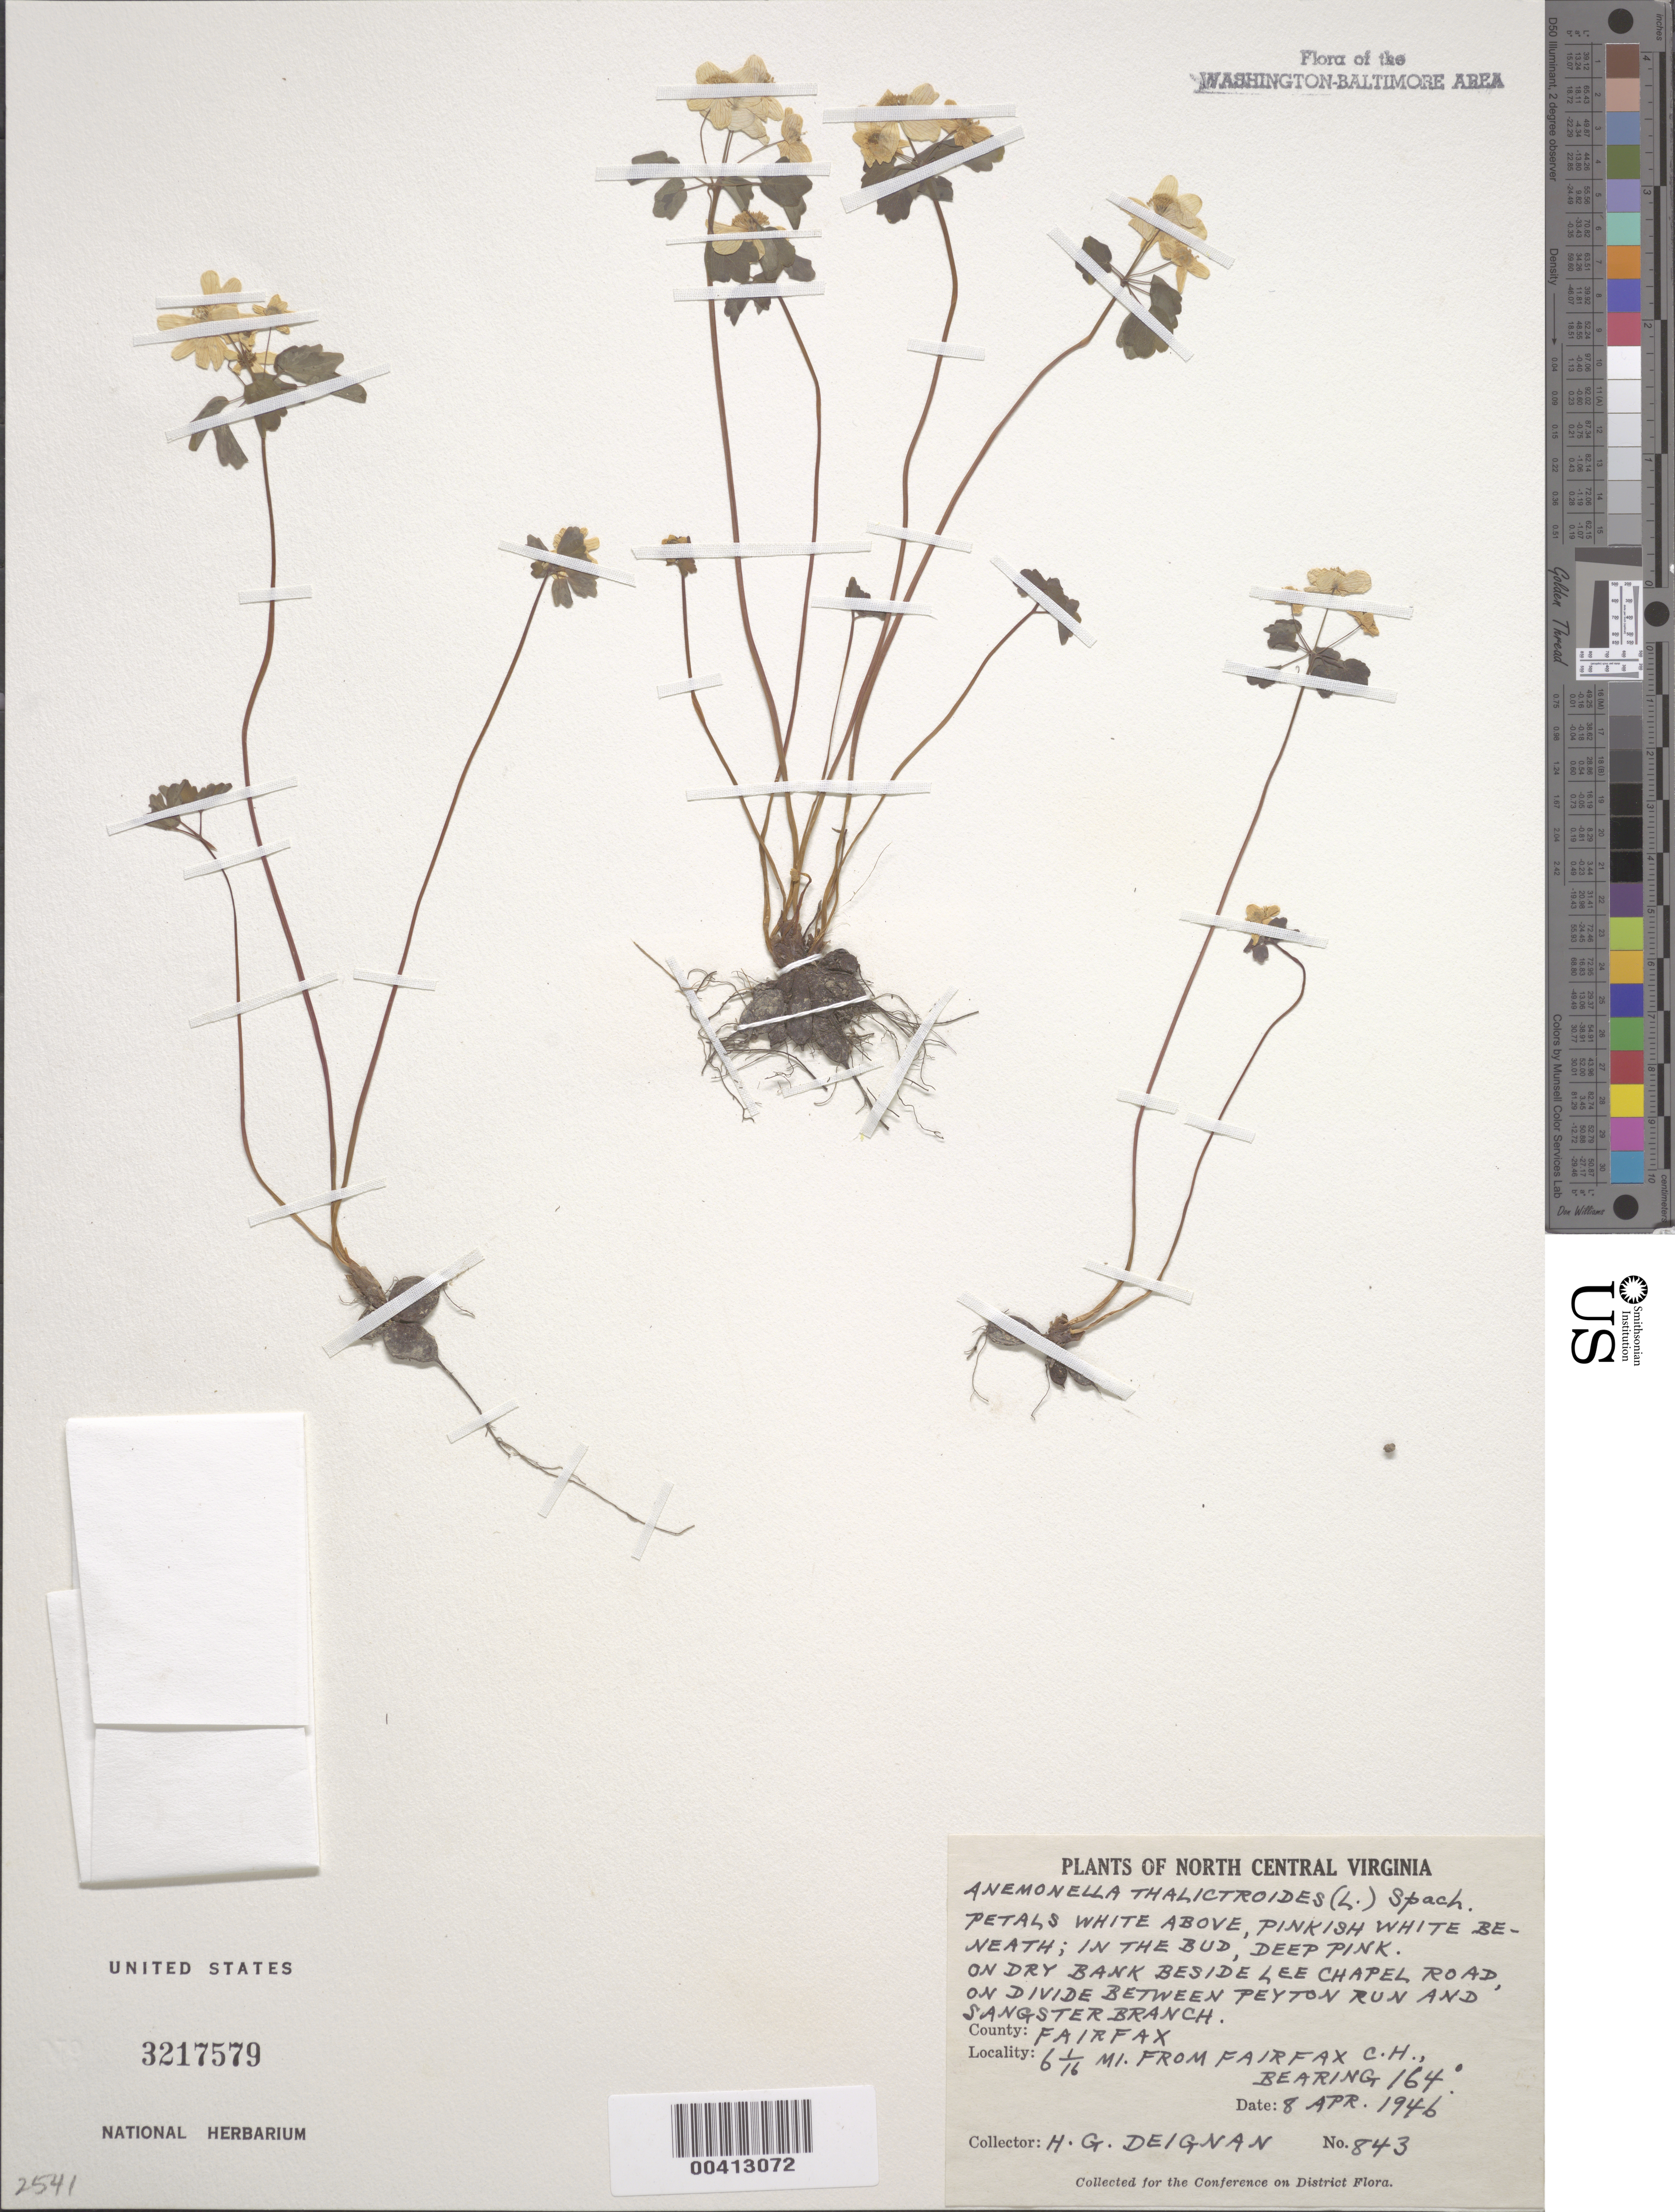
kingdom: Plantae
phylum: Tracheophyta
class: Magnoliopsida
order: Ranunculales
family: Ranunculaceae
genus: Thalictrum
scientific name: Thalictrum thalictroides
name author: (L.) A.J. Eames & B. Boivin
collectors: H. Deignan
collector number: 843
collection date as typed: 08 Apr 1946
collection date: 1946-04-08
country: United States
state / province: Virginia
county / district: Fairfax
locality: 6 1/16 Mi from Fairfax County Courthouse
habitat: On dry bank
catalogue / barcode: US 3217579